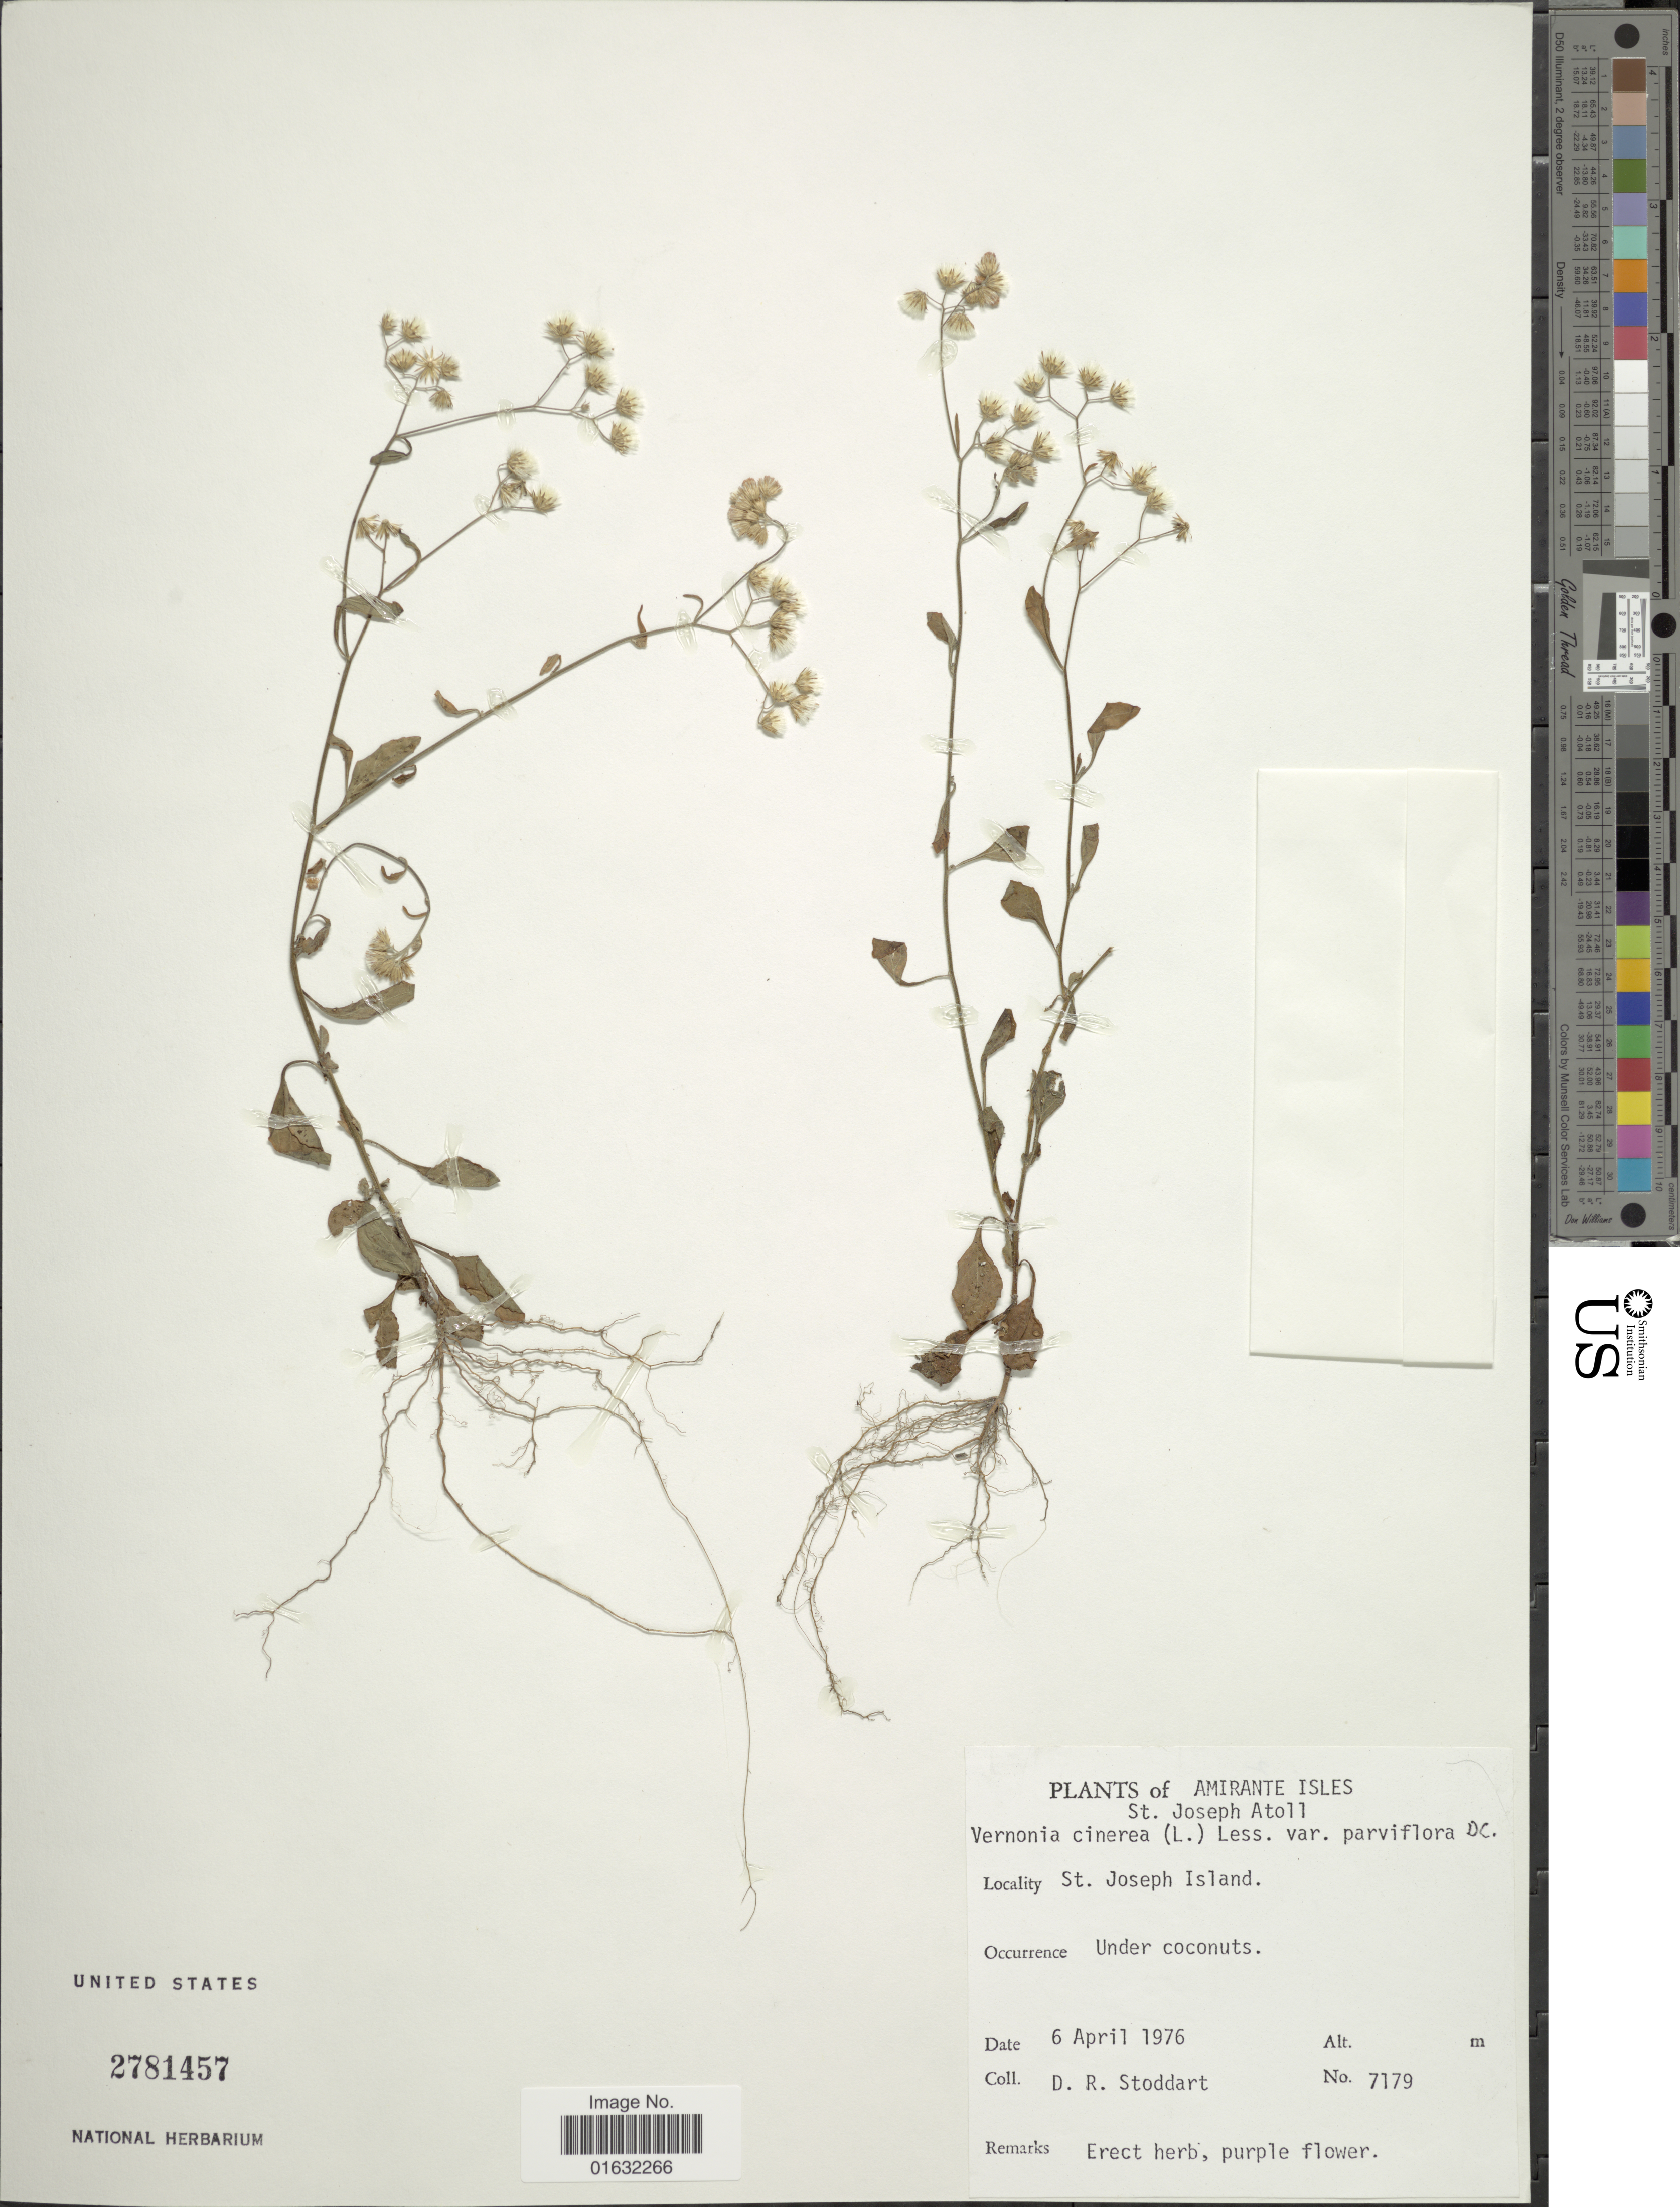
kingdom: Plantae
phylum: Tracheophyta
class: Magnoliopsida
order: Asterales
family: Asteraceae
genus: Cyanthillium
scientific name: Cyanthillium cinereum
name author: (L.) H. Rob.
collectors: D. R. Stoddart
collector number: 7179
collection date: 1976-04-06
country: Dominica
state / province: St. Joseph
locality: Amirante Isles, St. John Atoll, St. Joseph Island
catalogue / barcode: US 2781457